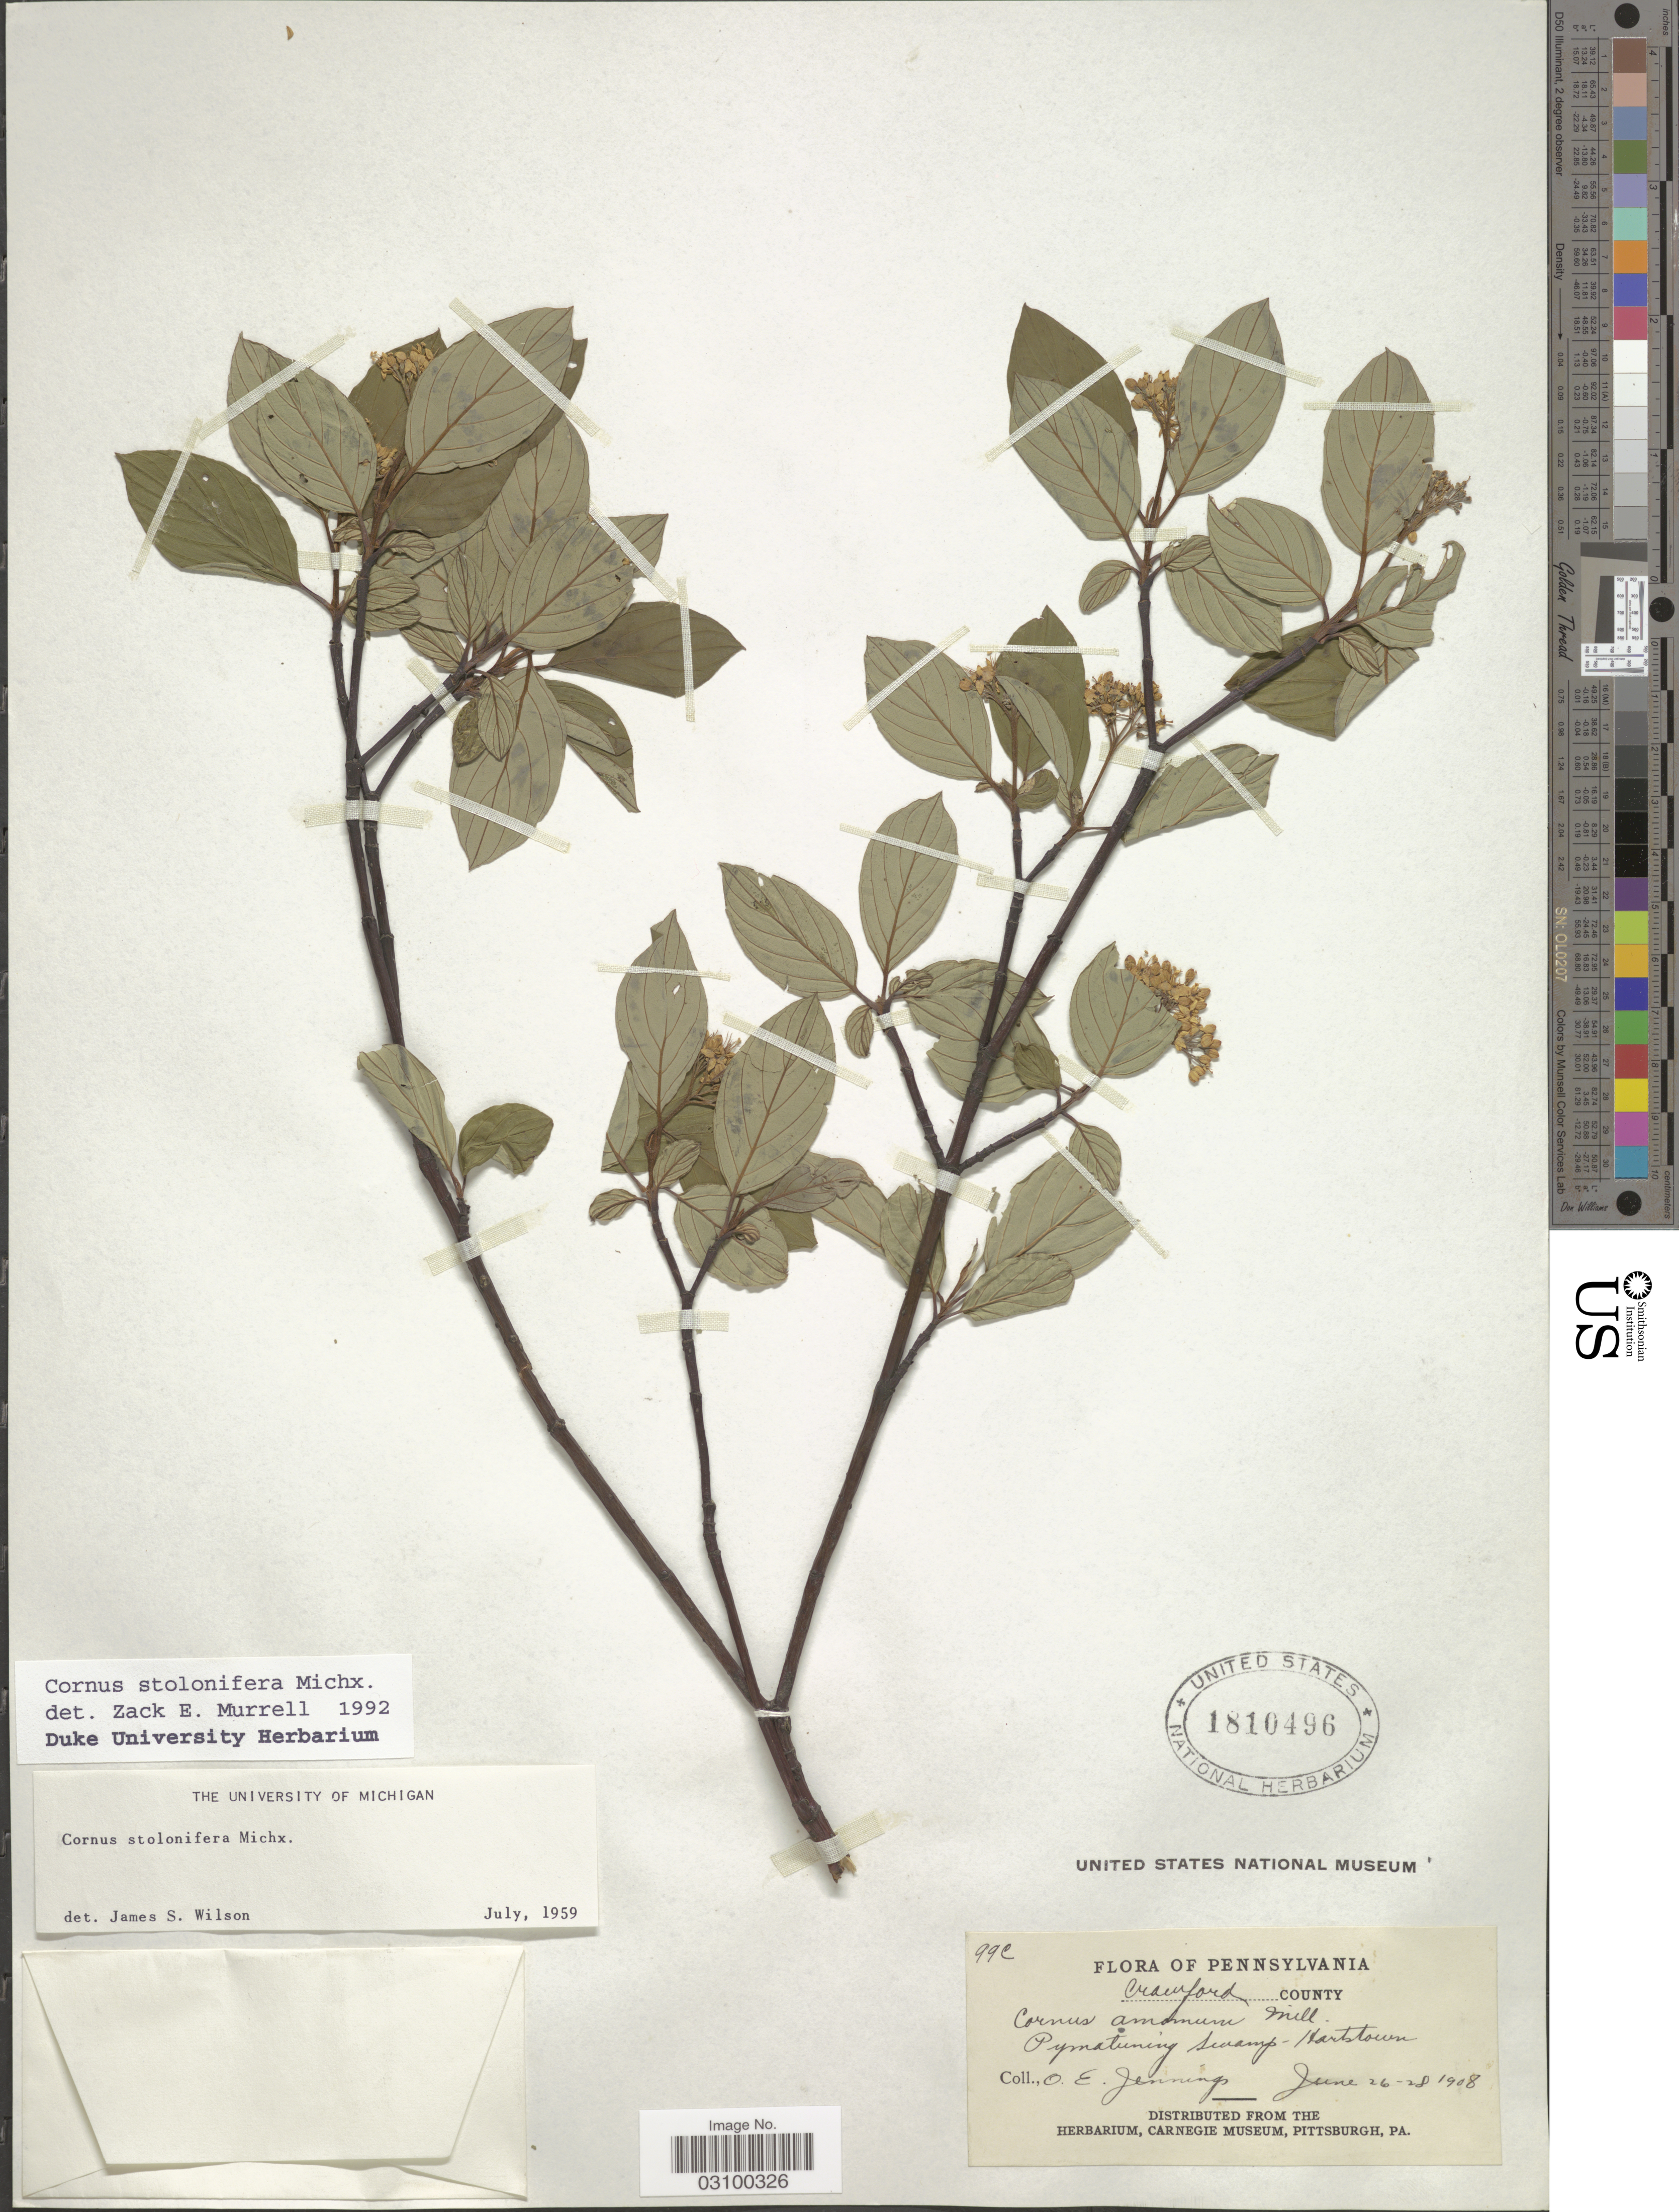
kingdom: Plantae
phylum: Tracheophyta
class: Magnoliopsida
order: Cornales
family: Cornaceae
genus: Cornus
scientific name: Cornus sericea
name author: L.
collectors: O. E. Jennings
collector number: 99C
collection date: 1908-06-26/1908-06-28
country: United States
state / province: Pennsylvania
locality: Crawford County. Pymatuning swamp-Hartstown.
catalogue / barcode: US 1810496